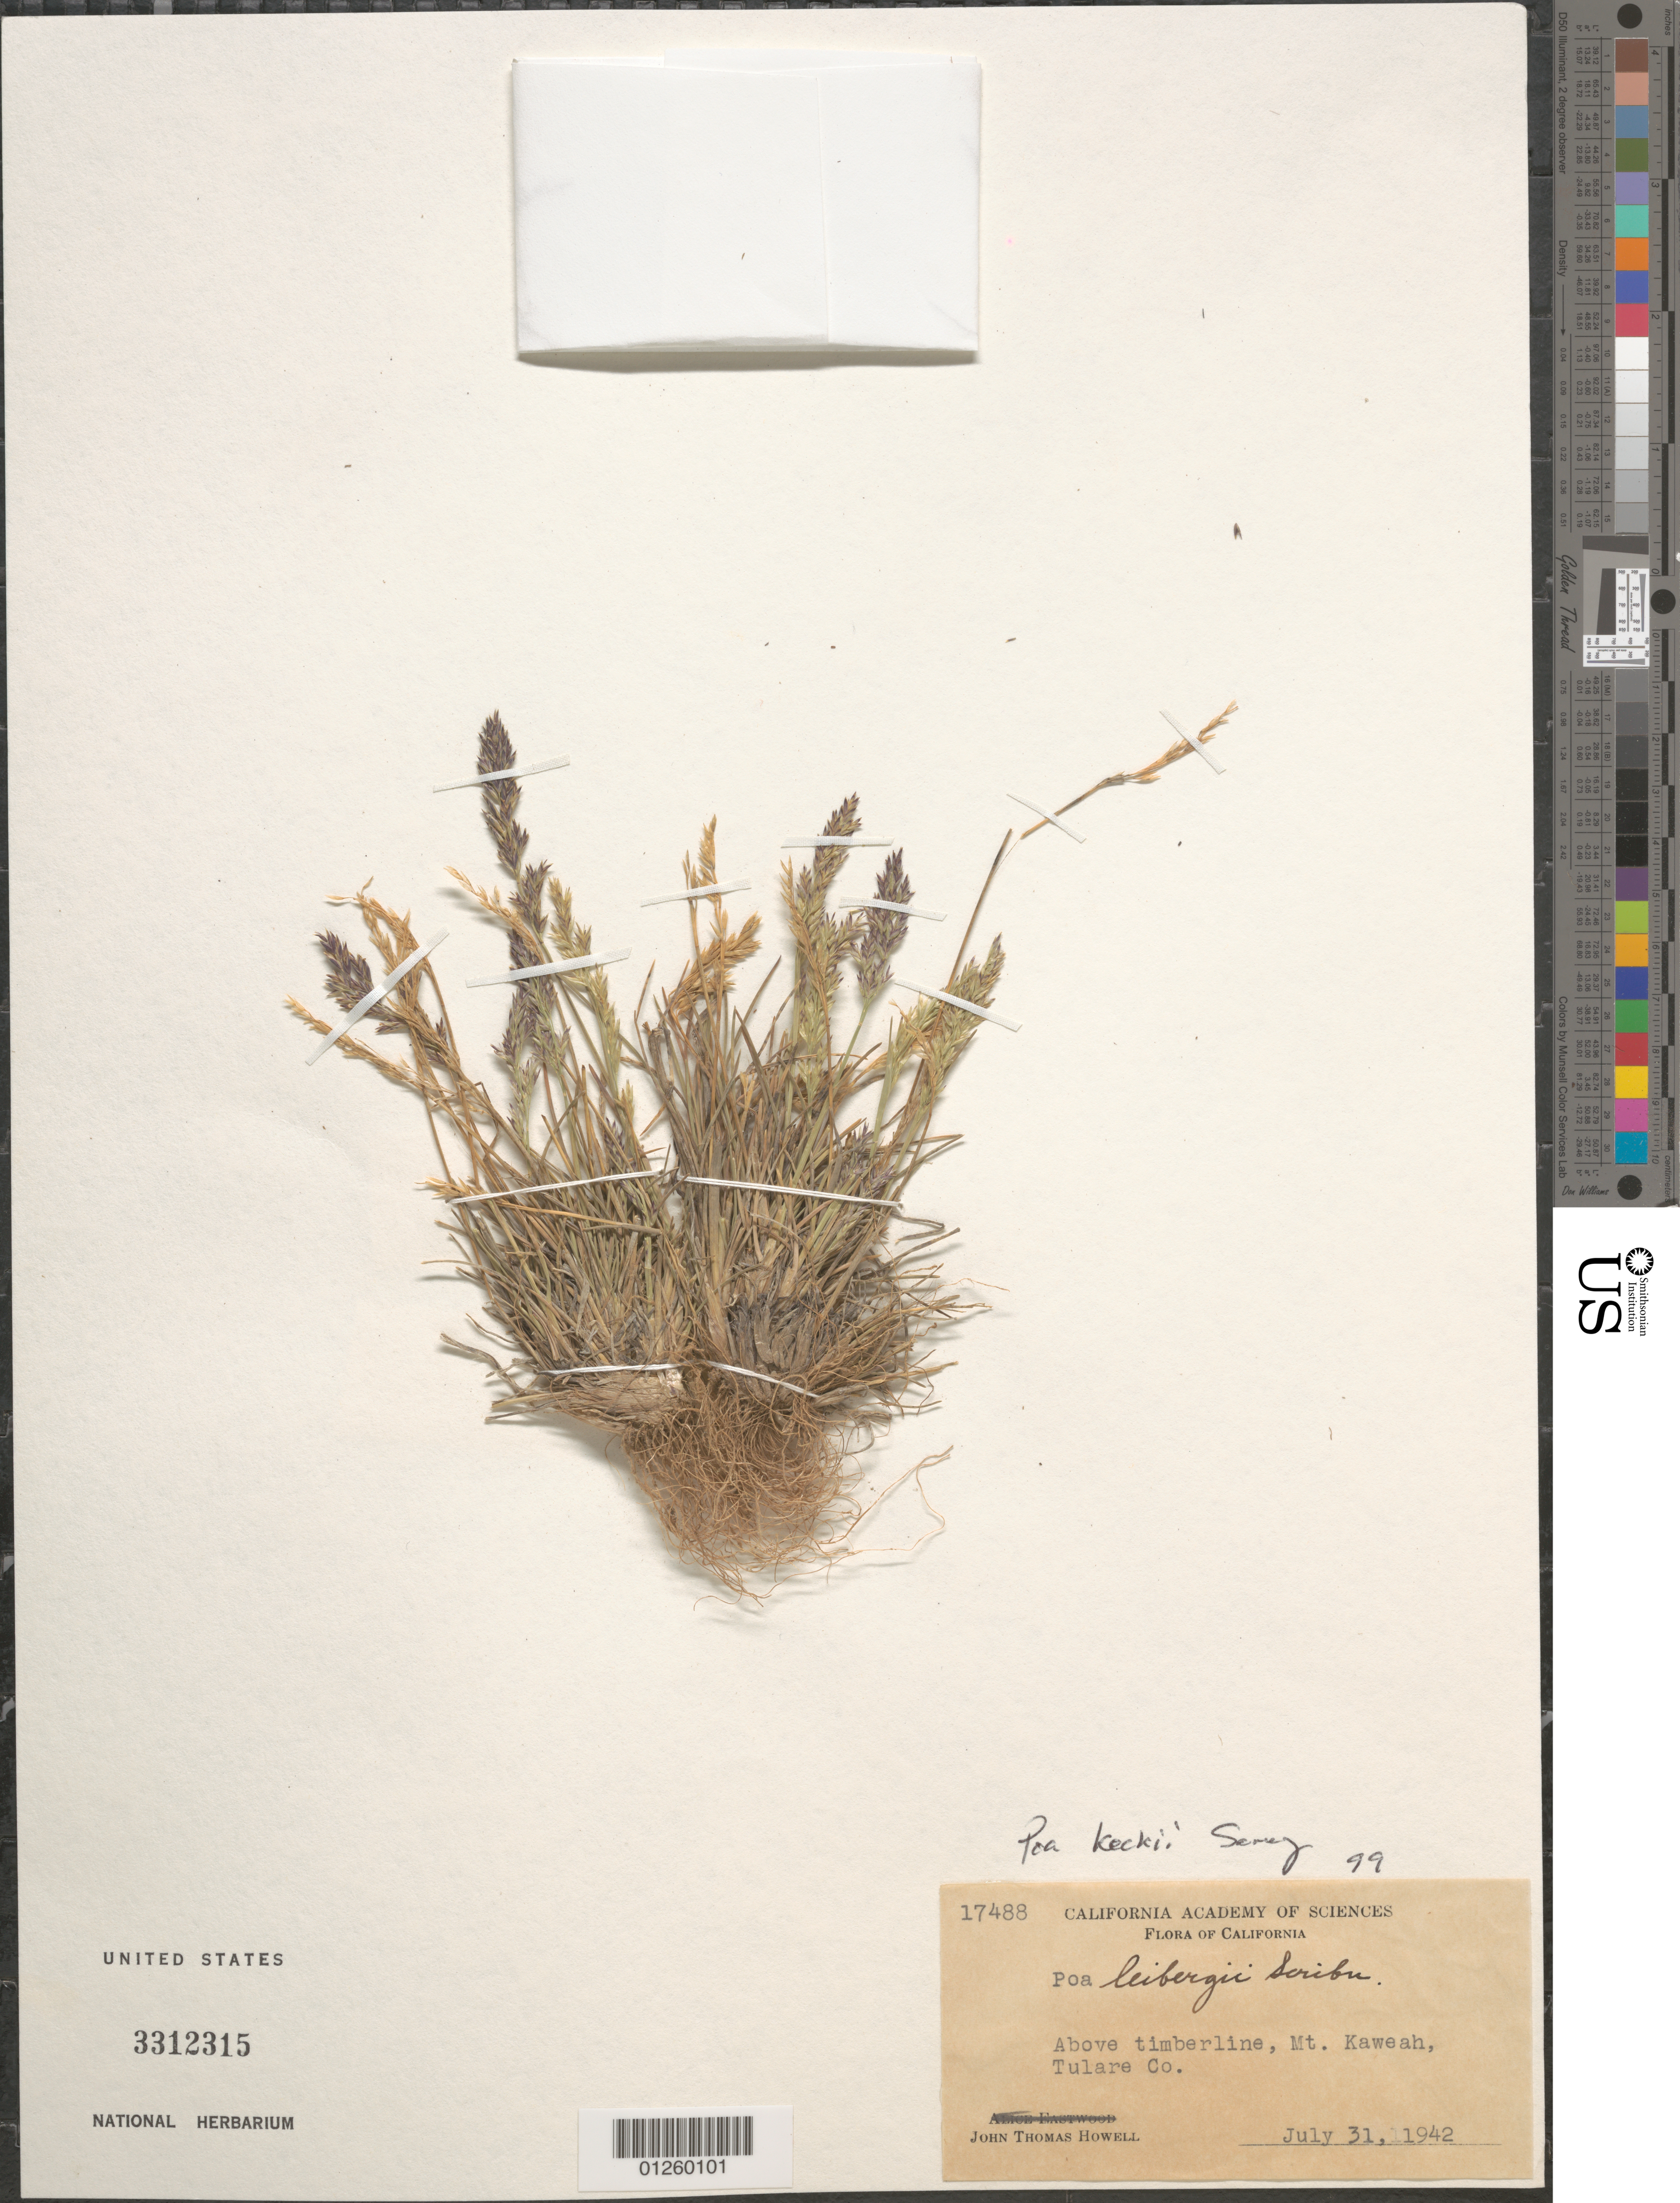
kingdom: Plantae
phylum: Tracheophyta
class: Liliopsida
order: Poales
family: Poaceae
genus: Poa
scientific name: Poa keckii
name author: Soreng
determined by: Soreng, Robert J., Research Associate (BOT), Smithsonian Institution - National Museum of Natural History (UNITED STATES)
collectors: J. T. Howell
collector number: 17488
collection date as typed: July 31, 1942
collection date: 1942-07-31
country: United States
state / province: California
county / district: Tulare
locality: Above timeberline, Mt. Kaweah.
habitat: Above timberline.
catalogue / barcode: US 3312315